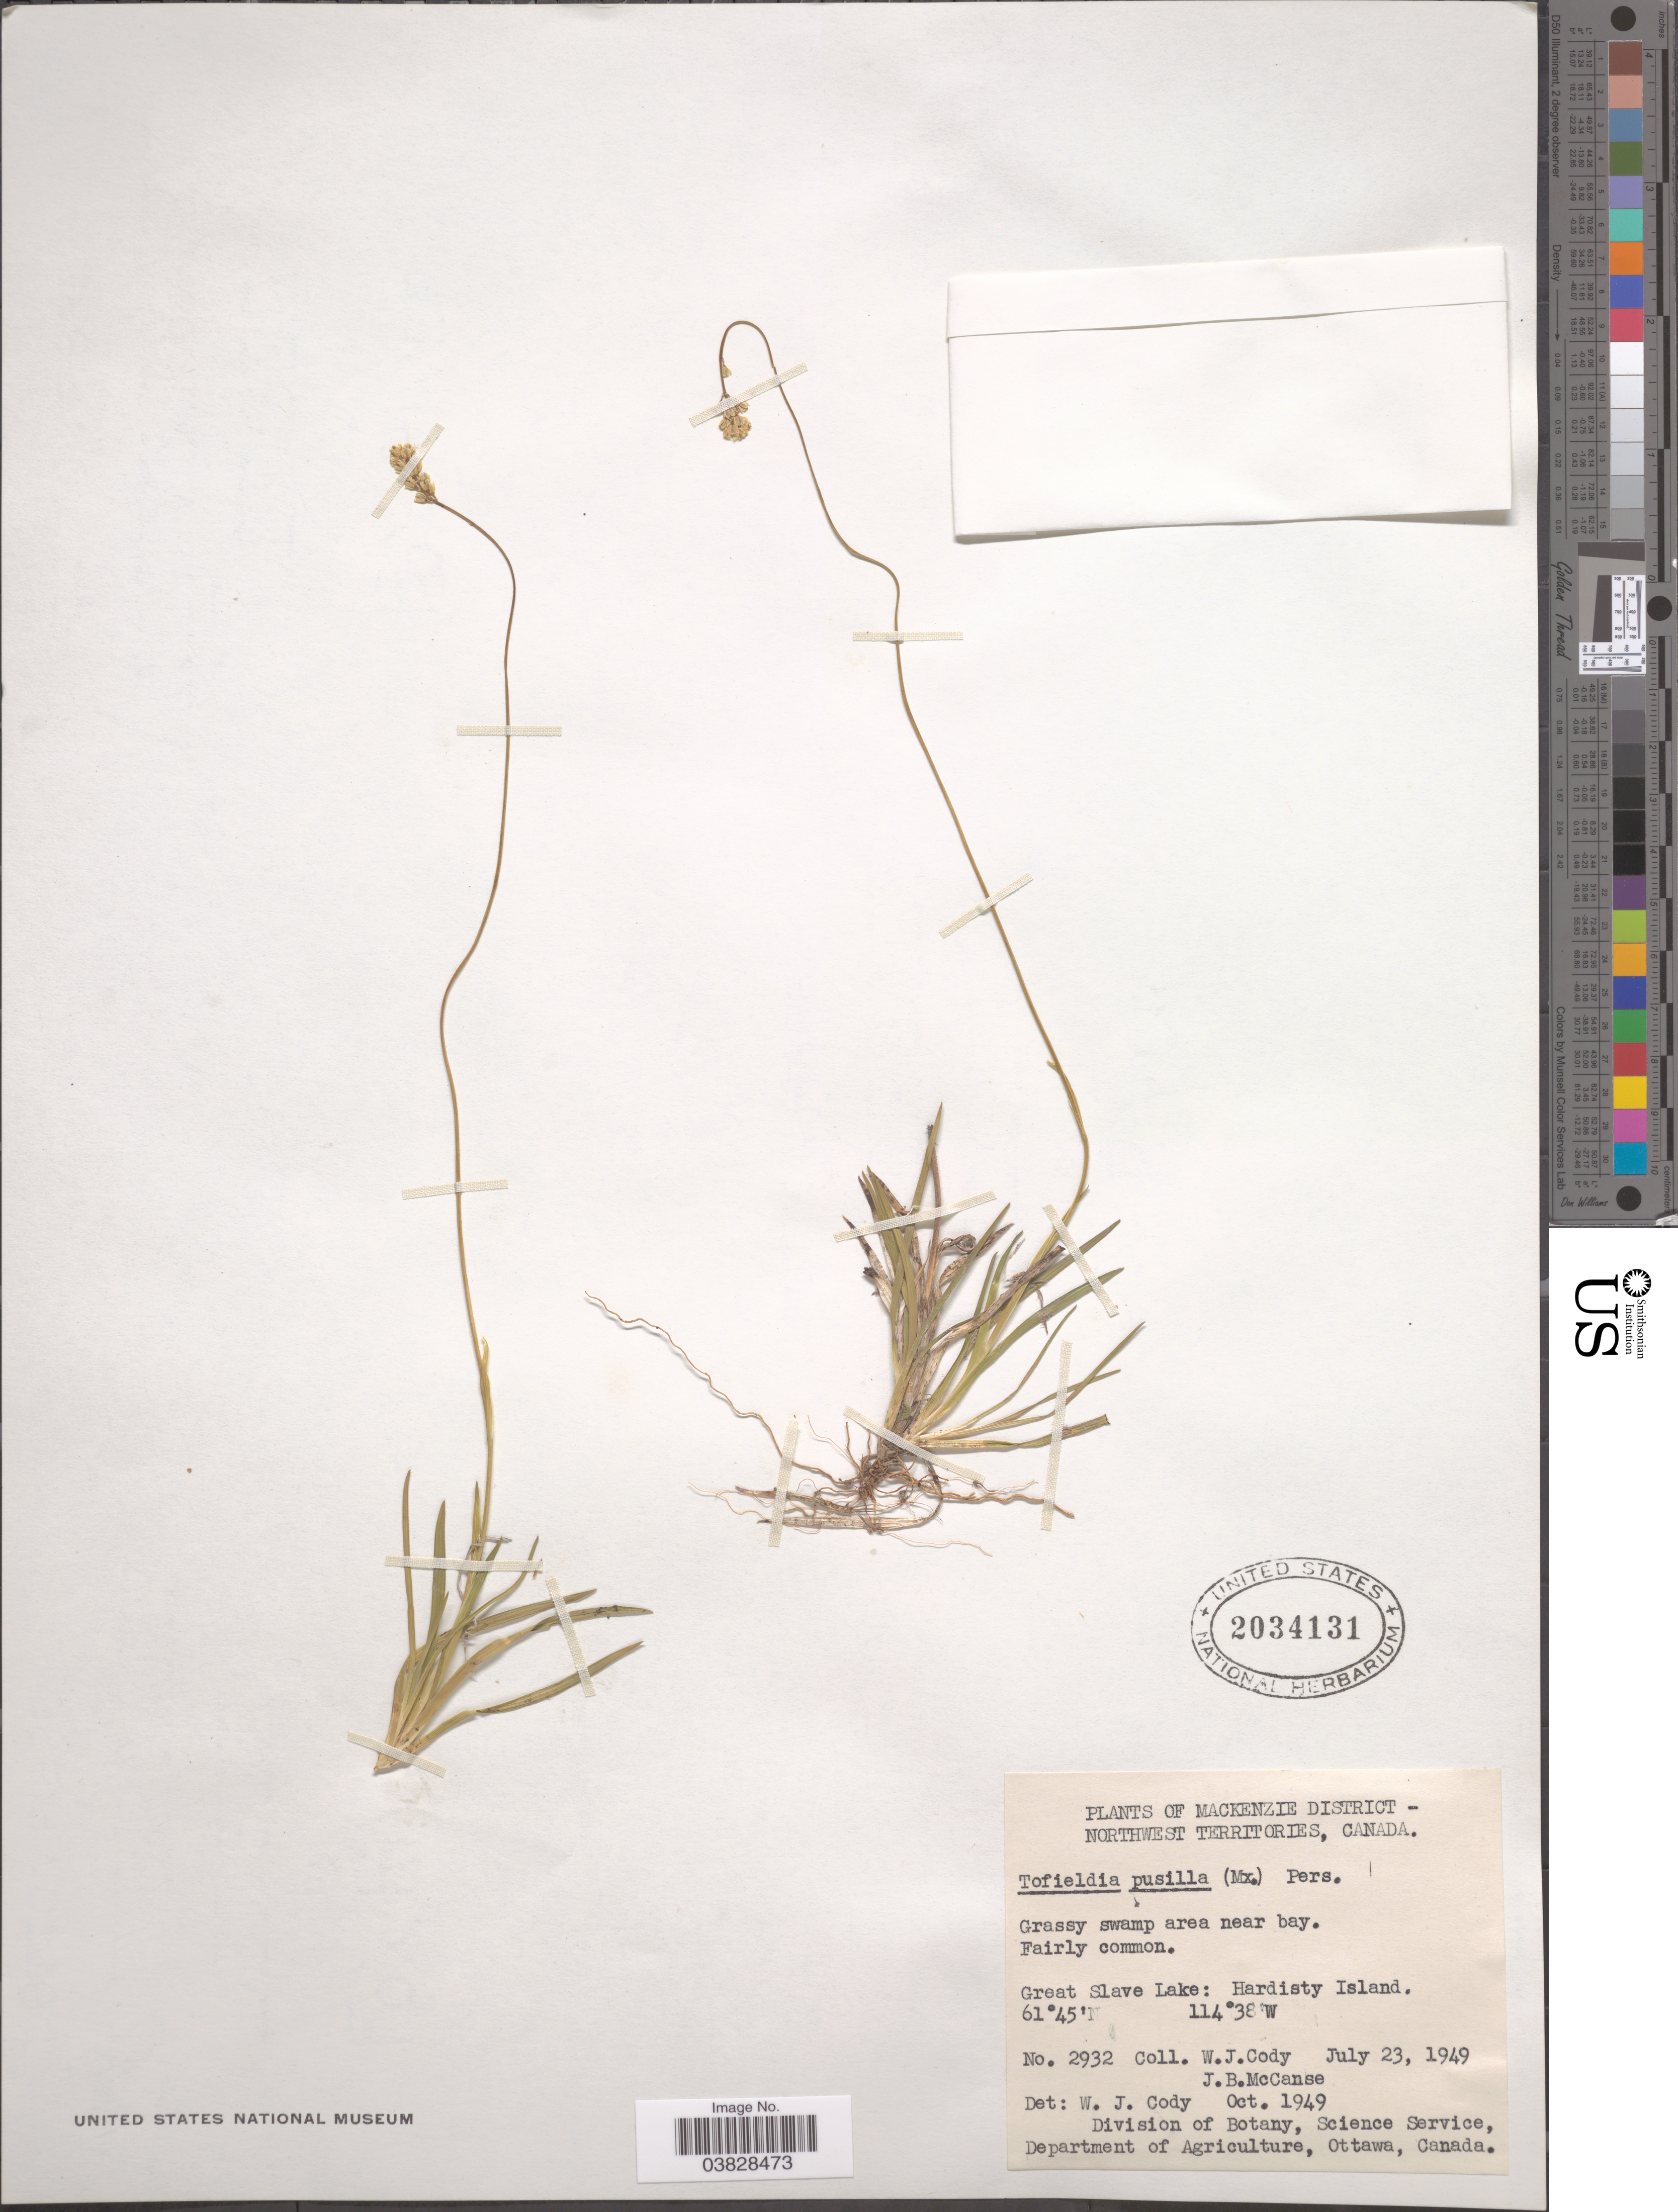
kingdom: Plantae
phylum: Tracheophyta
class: Liliopsida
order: Alismatales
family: Tofieldiaceae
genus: Tofieldia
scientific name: Tofieldia pusilla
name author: (Michx.) Pers.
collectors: W. Cody & J. McCanse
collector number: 2932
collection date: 1949-07-23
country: Canada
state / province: Northwest Territories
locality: Mackenzie District. Great Slave Lake: Hardisty Island.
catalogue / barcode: US 2034131